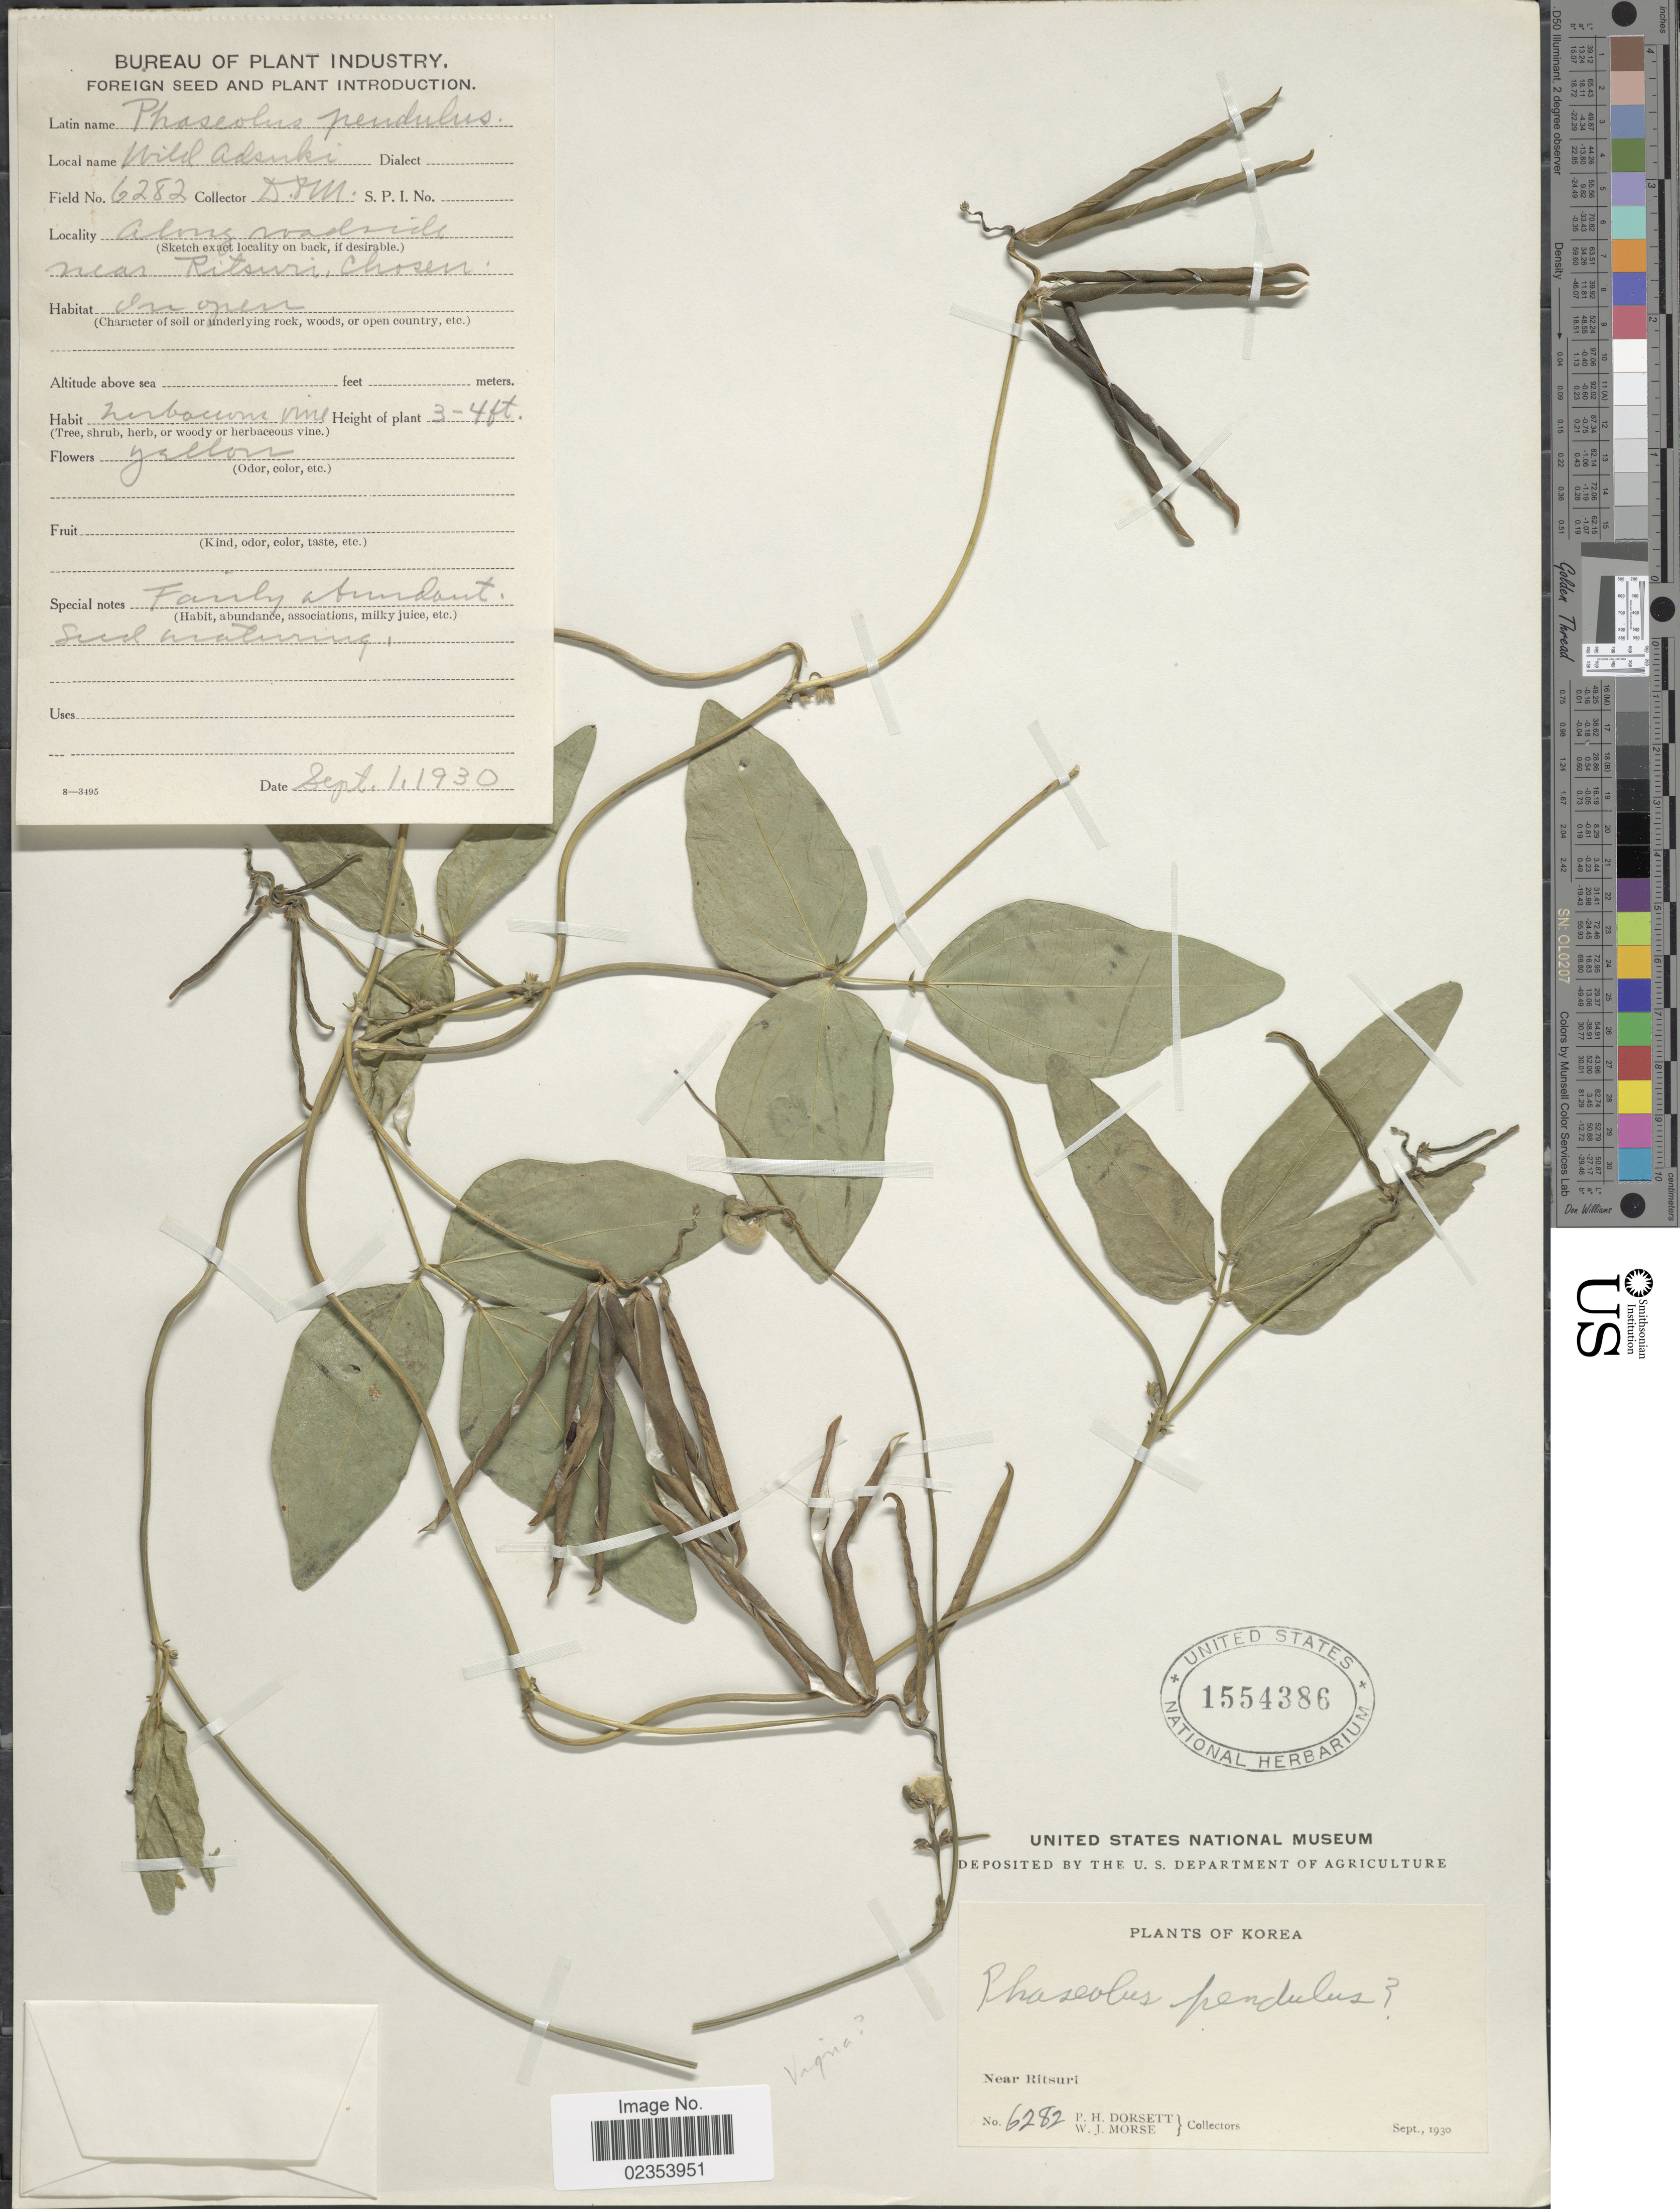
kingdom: Plantae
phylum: Tracheophyta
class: Magnoliopsida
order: Fabales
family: Fabaceae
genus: Vigna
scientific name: Vigna sp.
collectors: P. H. Dorsett & W. J. Morse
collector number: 6282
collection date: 1930-09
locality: Korea. Near Ritsuri, Choseu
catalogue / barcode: US 1554386